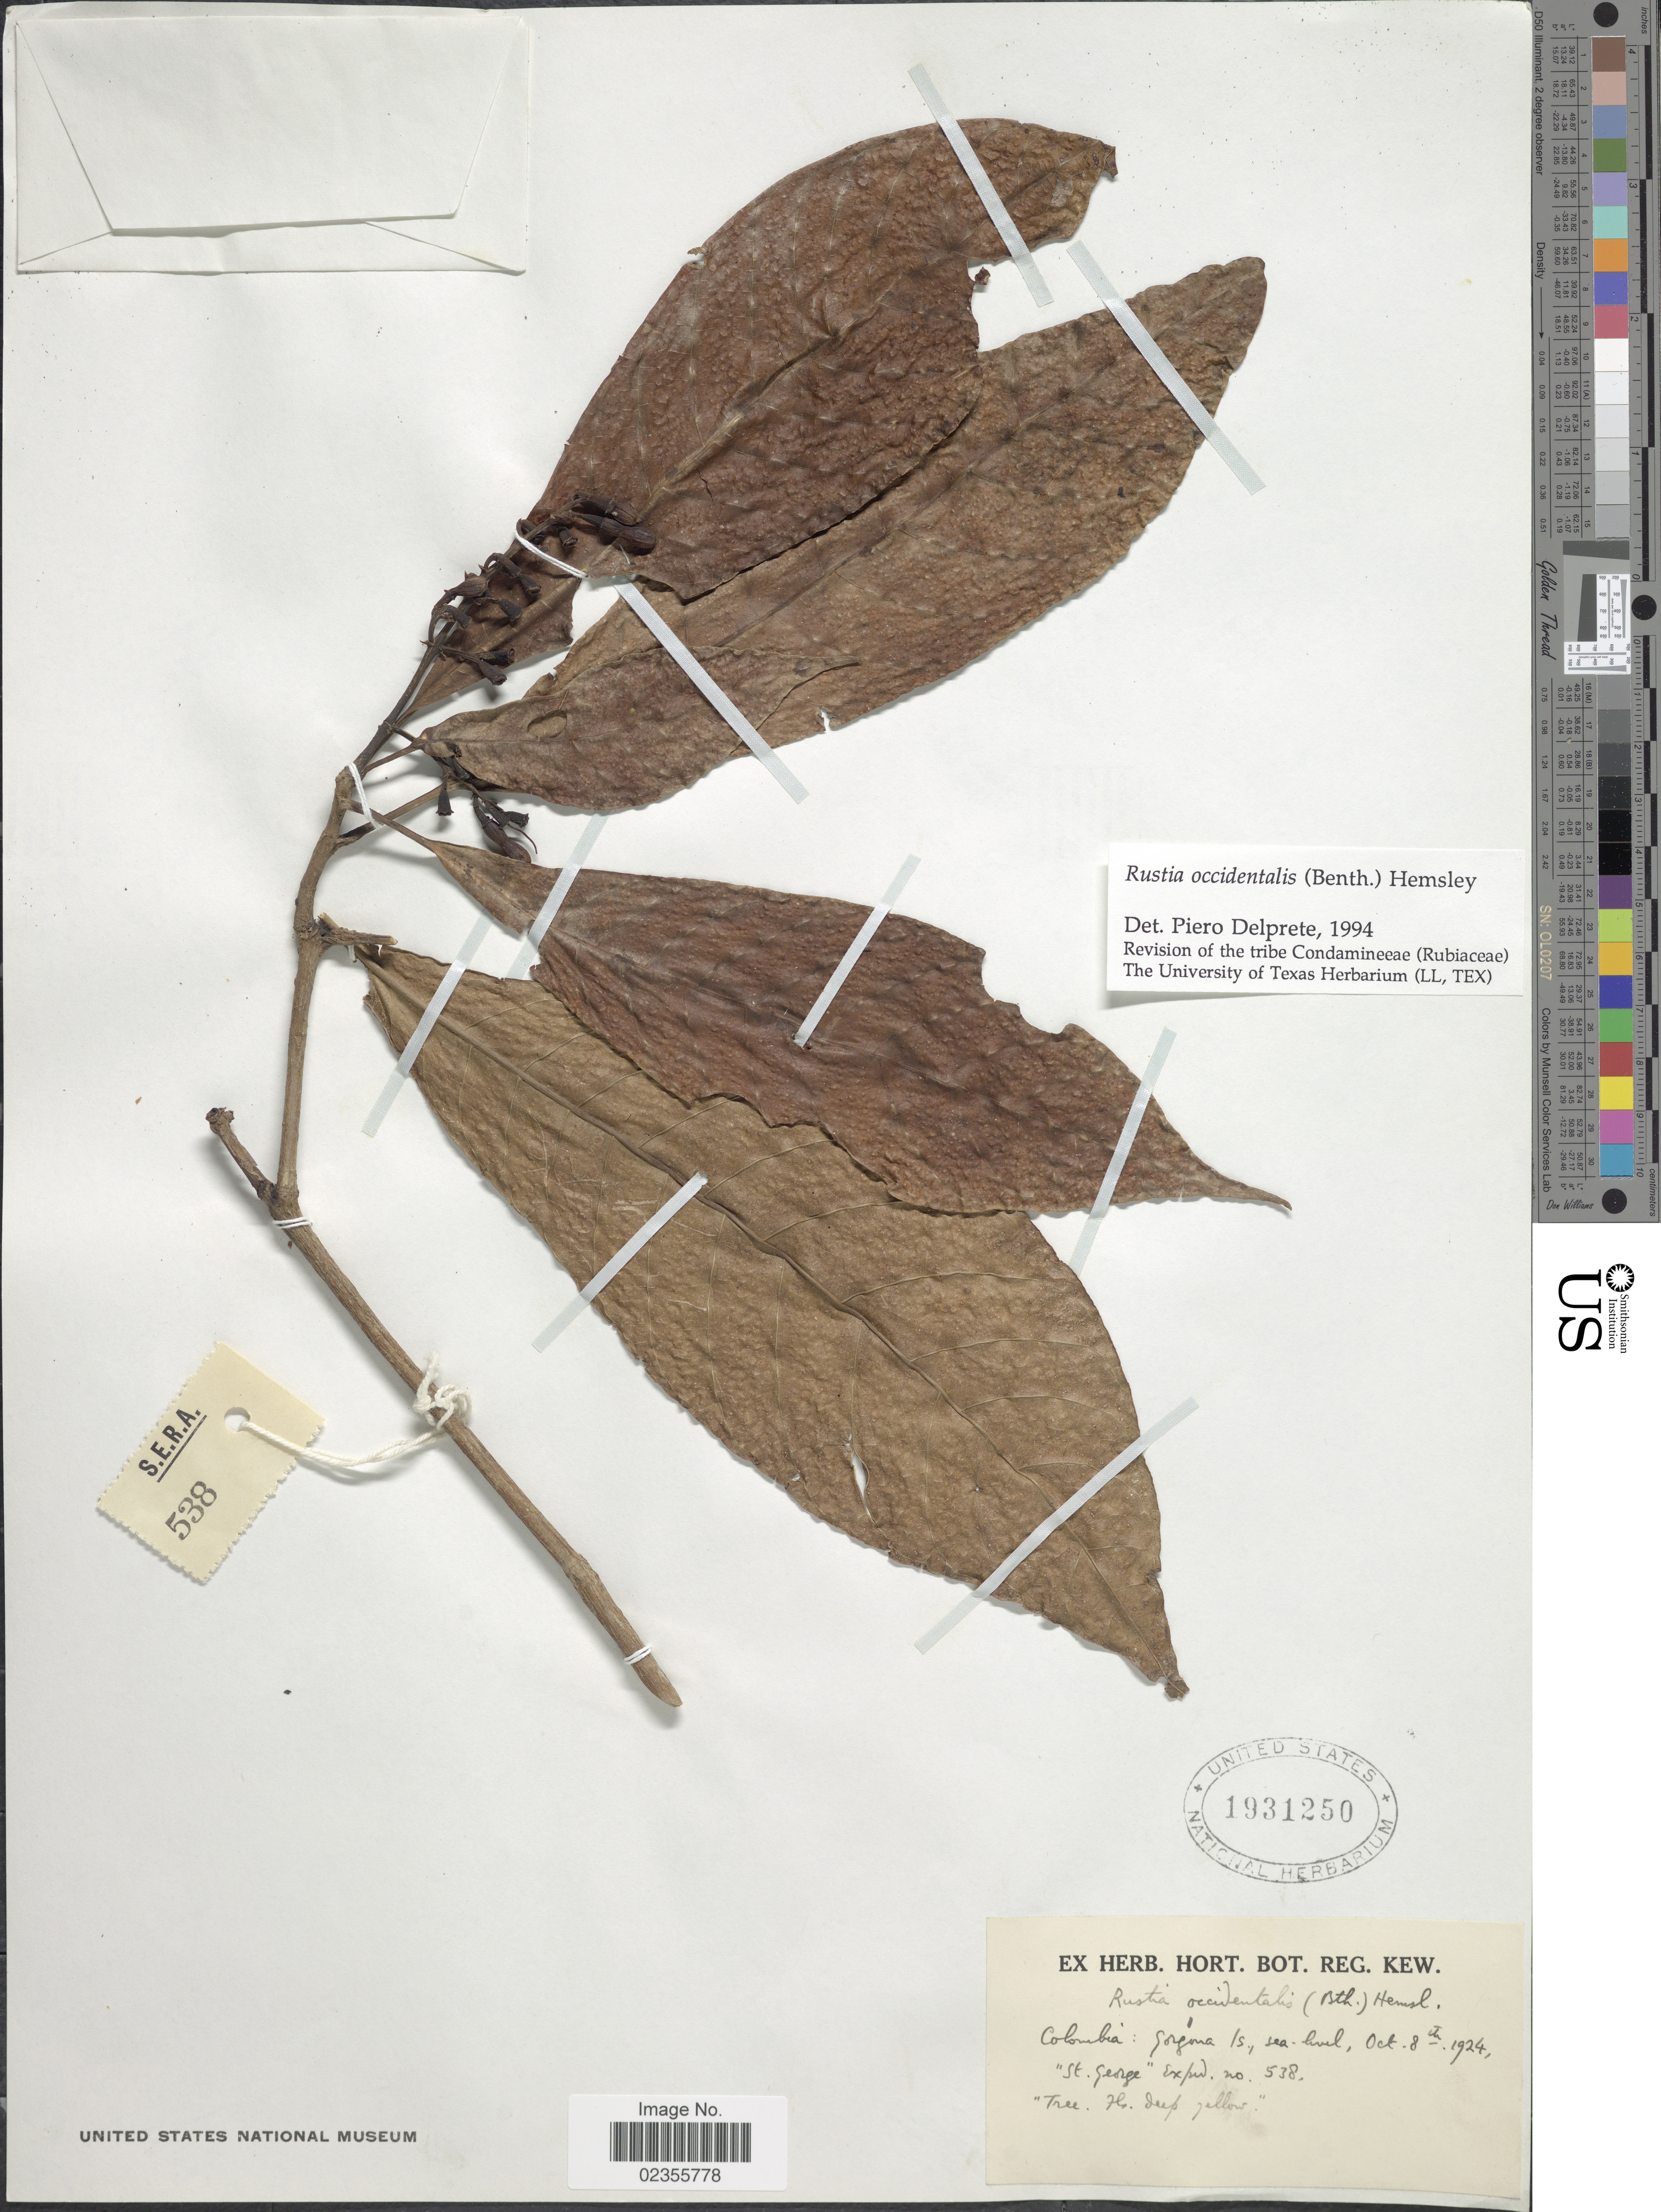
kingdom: Plantae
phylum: Tracheophyta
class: Magnoliopsida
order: Gentianales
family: Rubiaceae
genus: Rustia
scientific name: Rustia occidentalis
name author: (Benth.) Hemsl.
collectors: St. George Exped.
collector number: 538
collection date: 1924-10-08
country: Colombia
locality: Gorgona Is.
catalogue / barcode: US 1931250